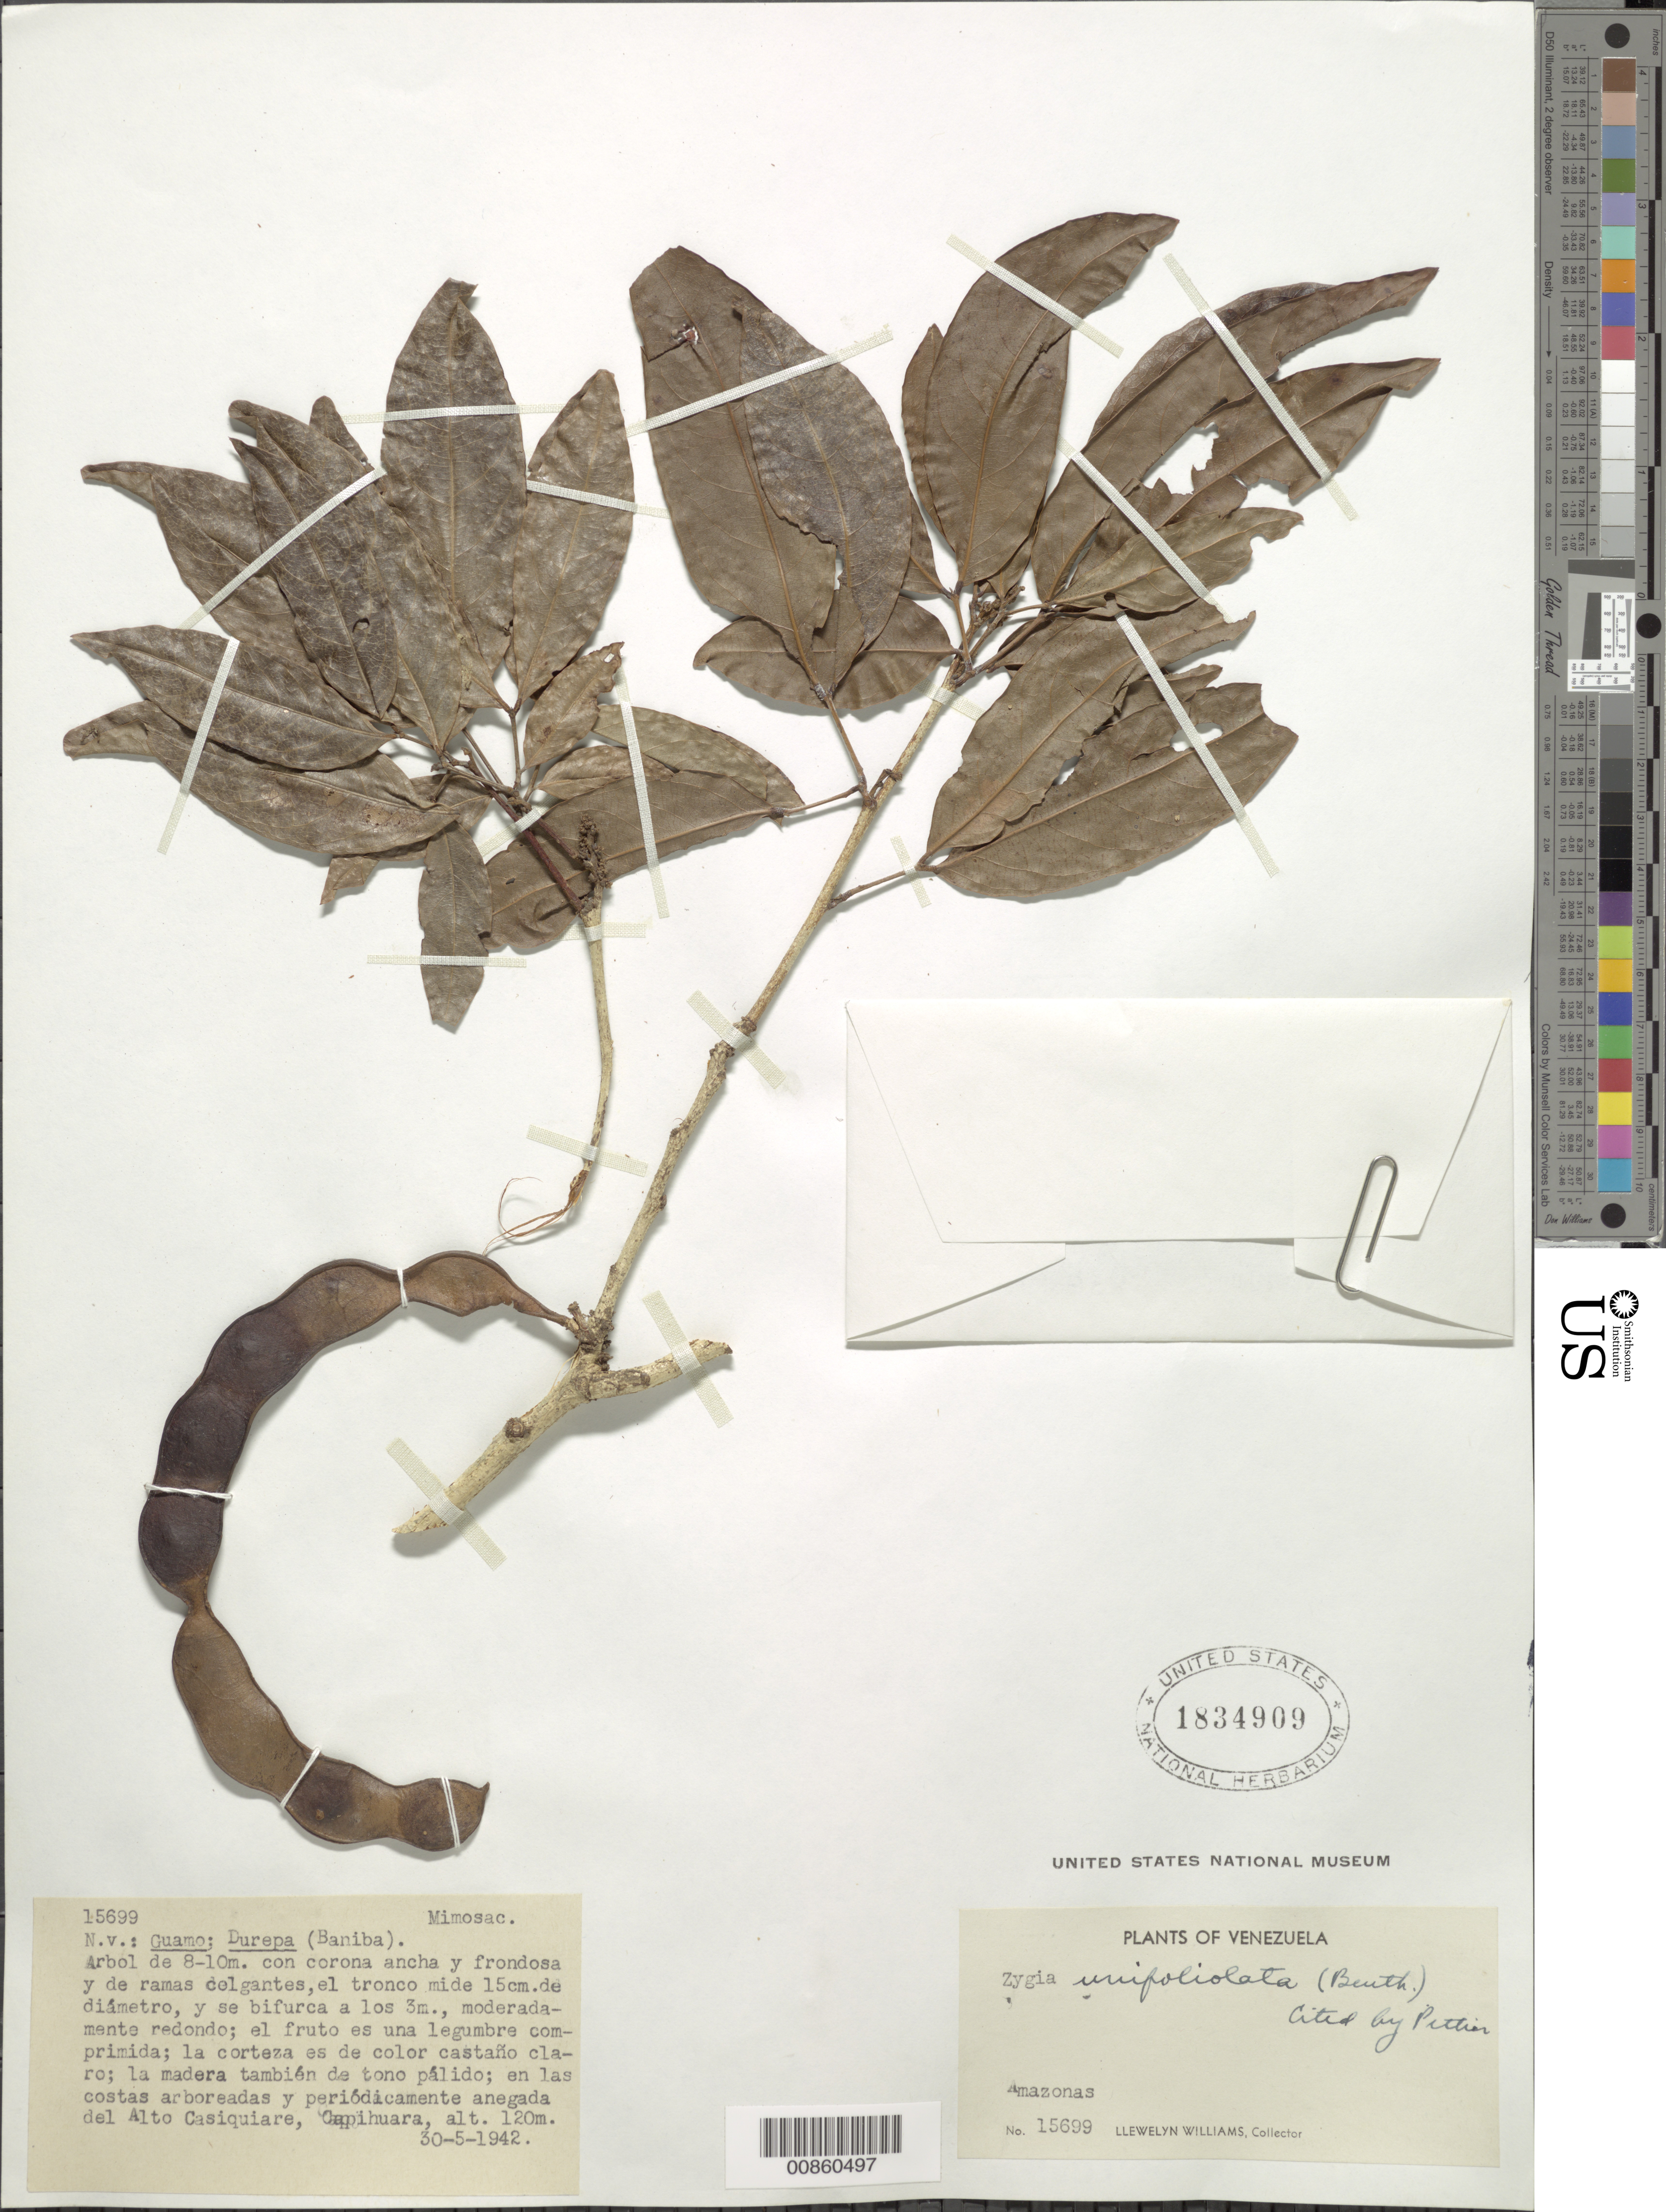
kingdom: Plantae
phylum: Tracheophyta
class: Magnoliopsida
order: Fabales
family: Fabaceae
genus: Zygia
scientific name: Zygia unifoliolata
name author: (Benth.) Pittier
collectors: Ll. Williams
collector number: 15699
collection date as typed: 30-May-42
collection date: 1942-05-30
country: Venezuela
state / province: Amazonas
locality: Capihuara, Alto Casiquiare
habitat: Costas arboreadas y periodicamente anegada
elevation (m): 120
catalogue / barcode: US 1834909